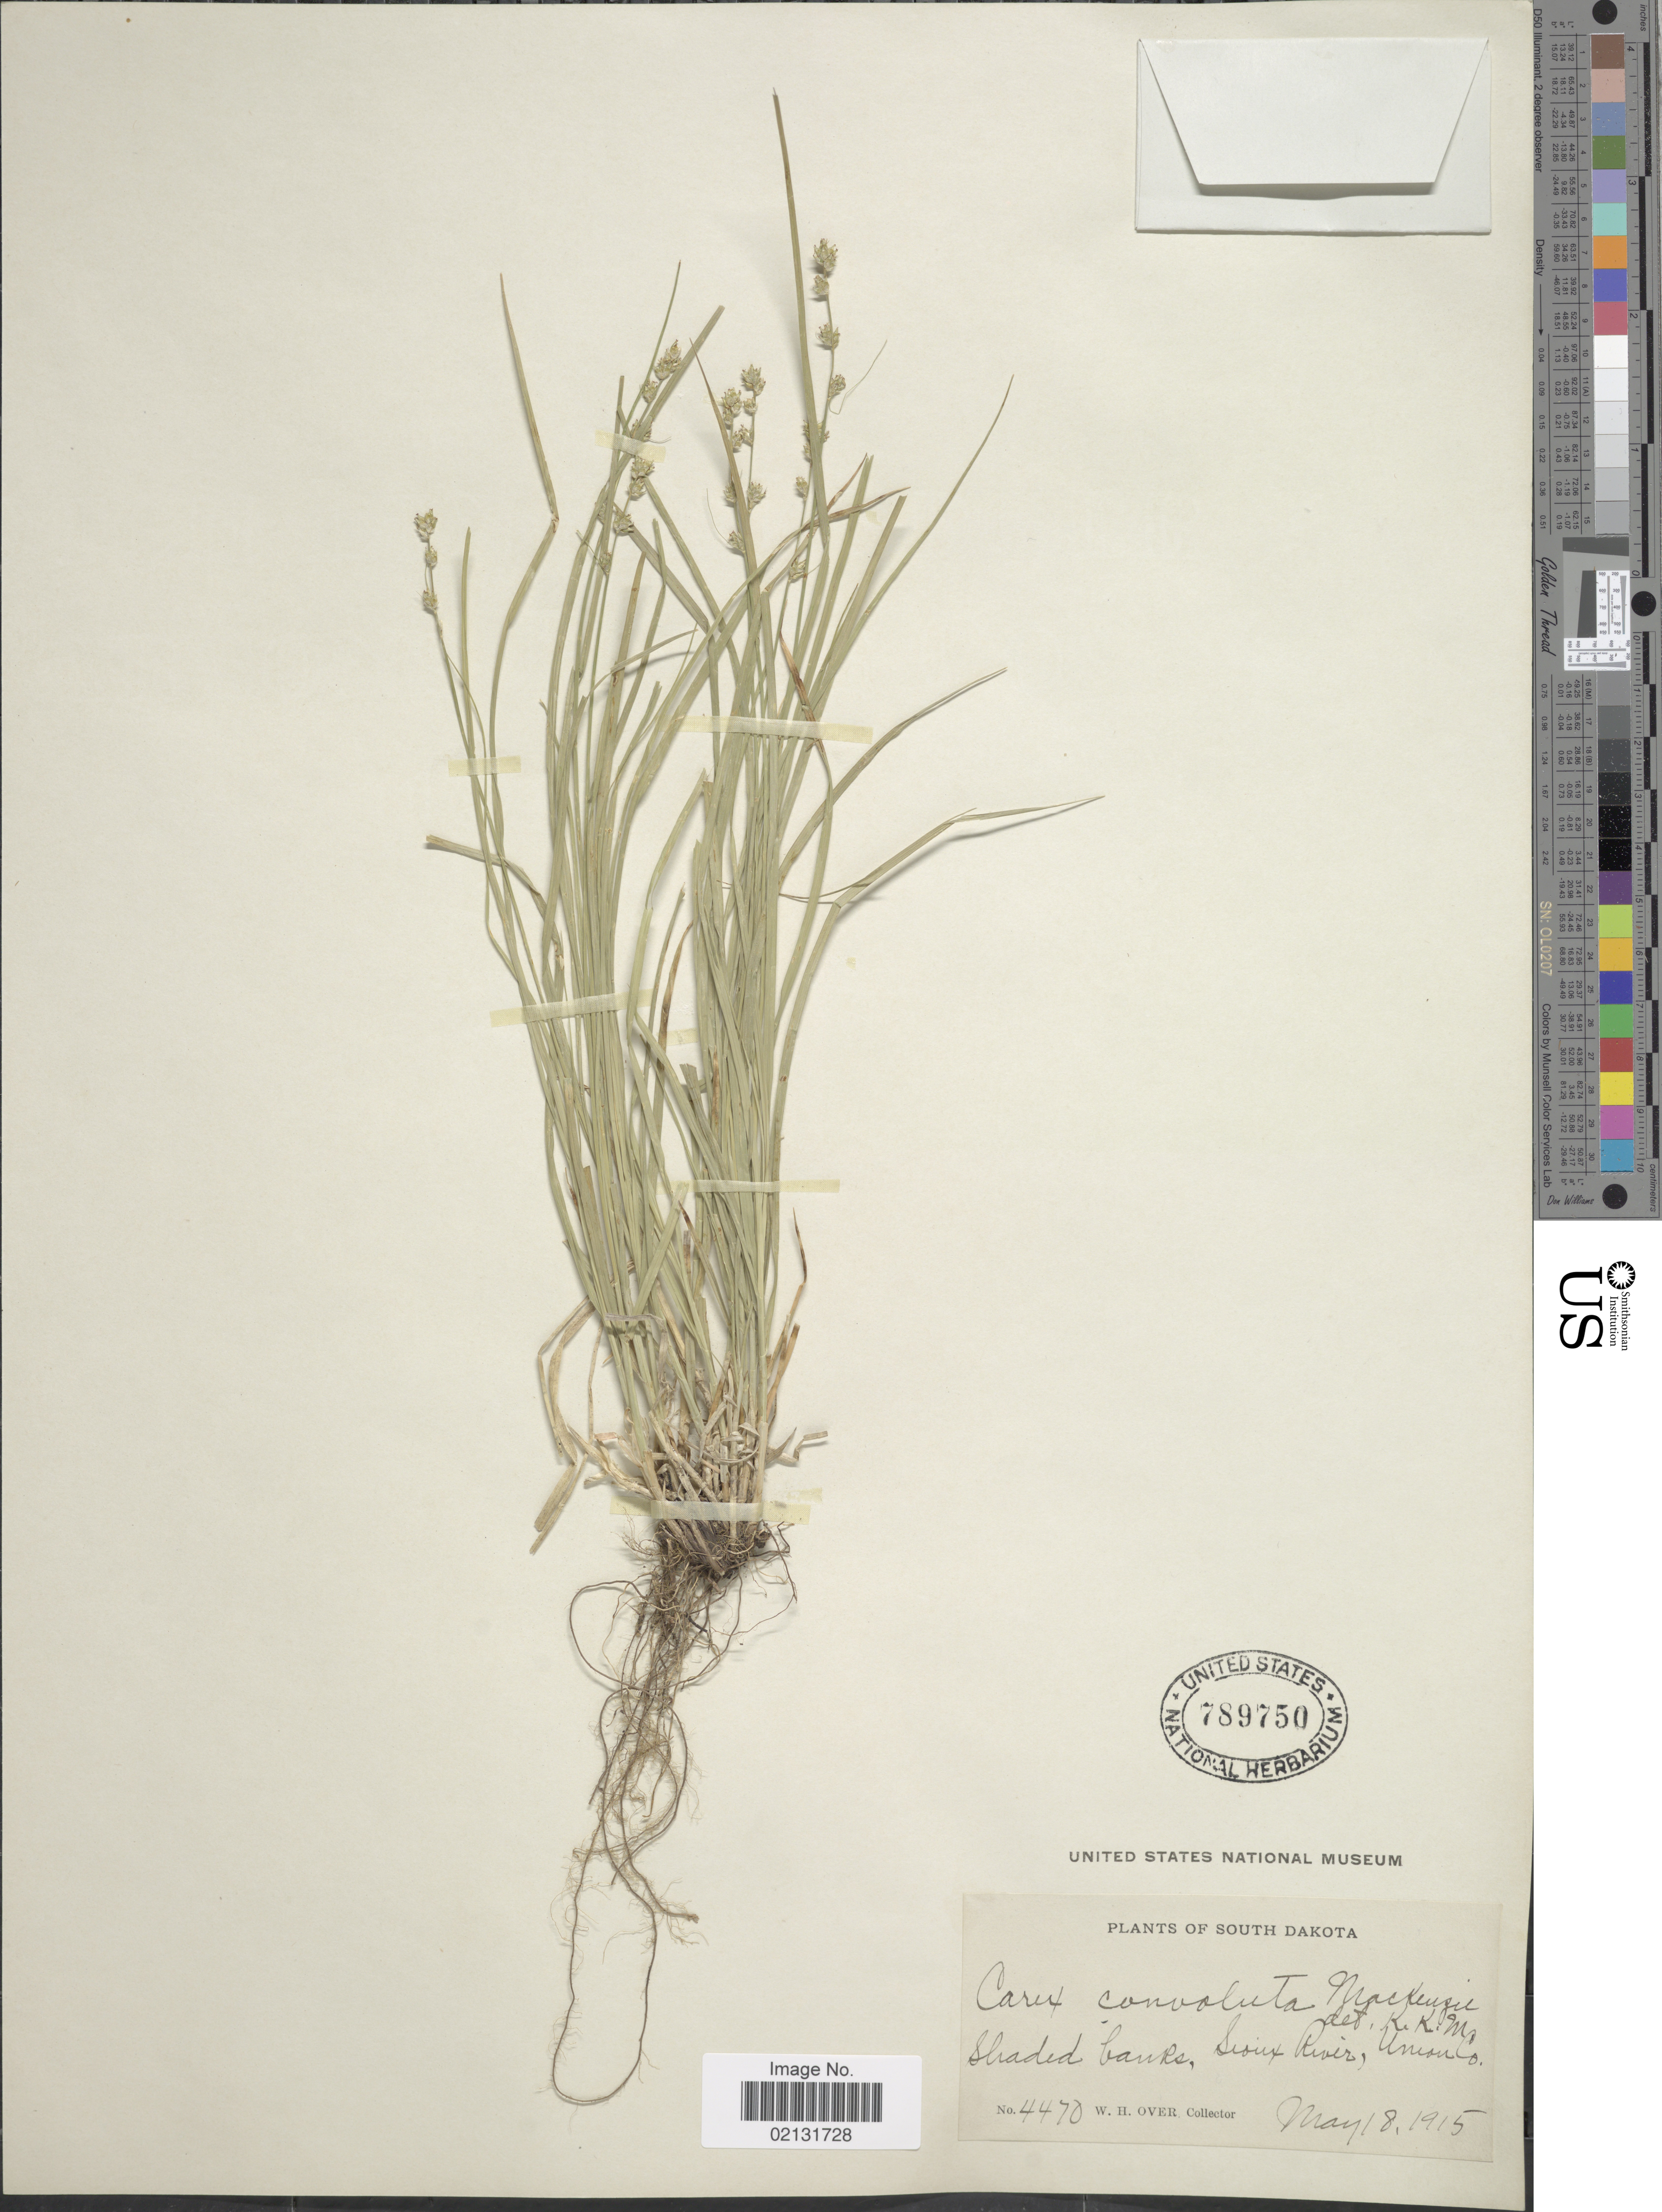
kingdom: Plantae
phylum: Tracheophyta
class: Liliopsida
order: Poales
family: Cyperaceae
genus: Carex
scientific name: Carex rosea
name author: Willd.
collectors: W. Over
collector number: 4470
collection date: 1915-05-18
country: United States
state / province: South Dakota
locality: Shaded banks, Sioux River, Union Co.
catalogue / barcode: US 789750